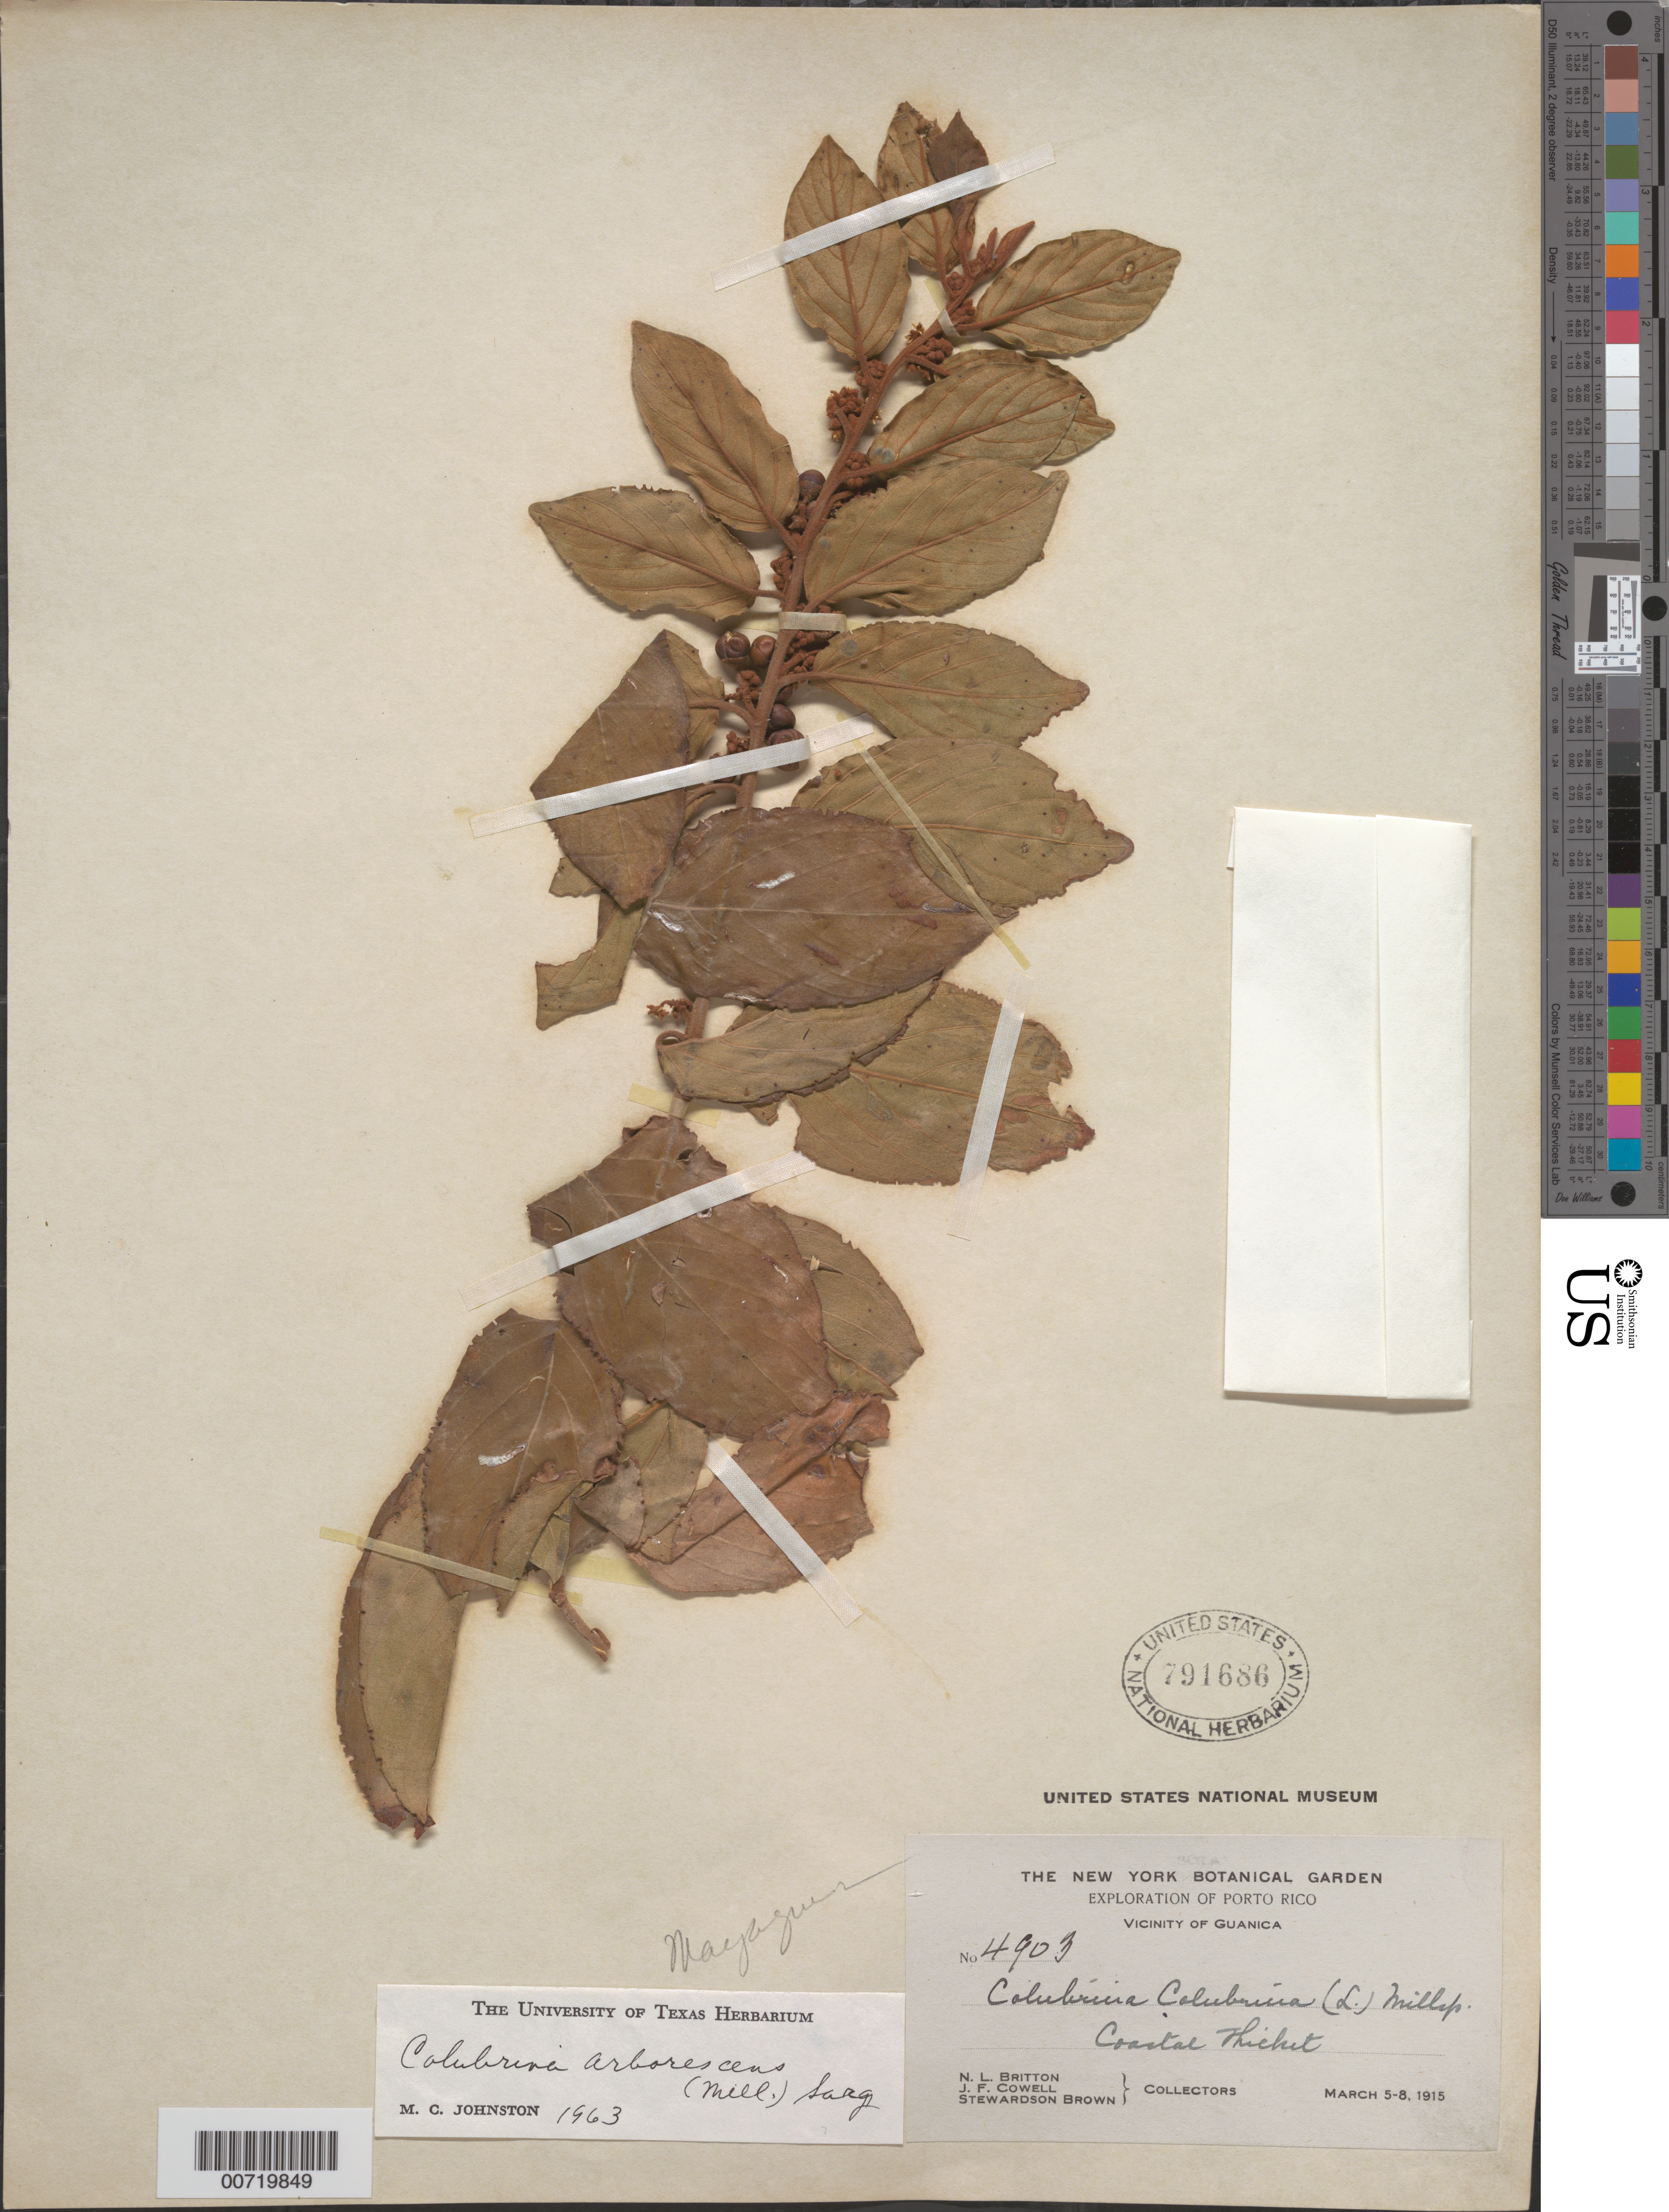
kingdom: Plantae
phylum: Tracheophyta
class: Magnoliopsida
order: Rosales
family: Rhamnaceae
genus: Colubrina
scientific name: Colubrina arborescens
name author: (Mill.) Sarg.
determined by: Johnston, Marshall C.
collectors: N. Britton, J. F. Cowell & S. Brown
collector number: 4903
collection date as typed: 05 Mar 1915 to 08 Mar 1915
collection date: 1915-03-05/1915-03-08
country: Puerto Rico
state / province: Guánica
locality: Guanica, vic of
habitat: Coastal thicket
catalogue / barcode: US 791686